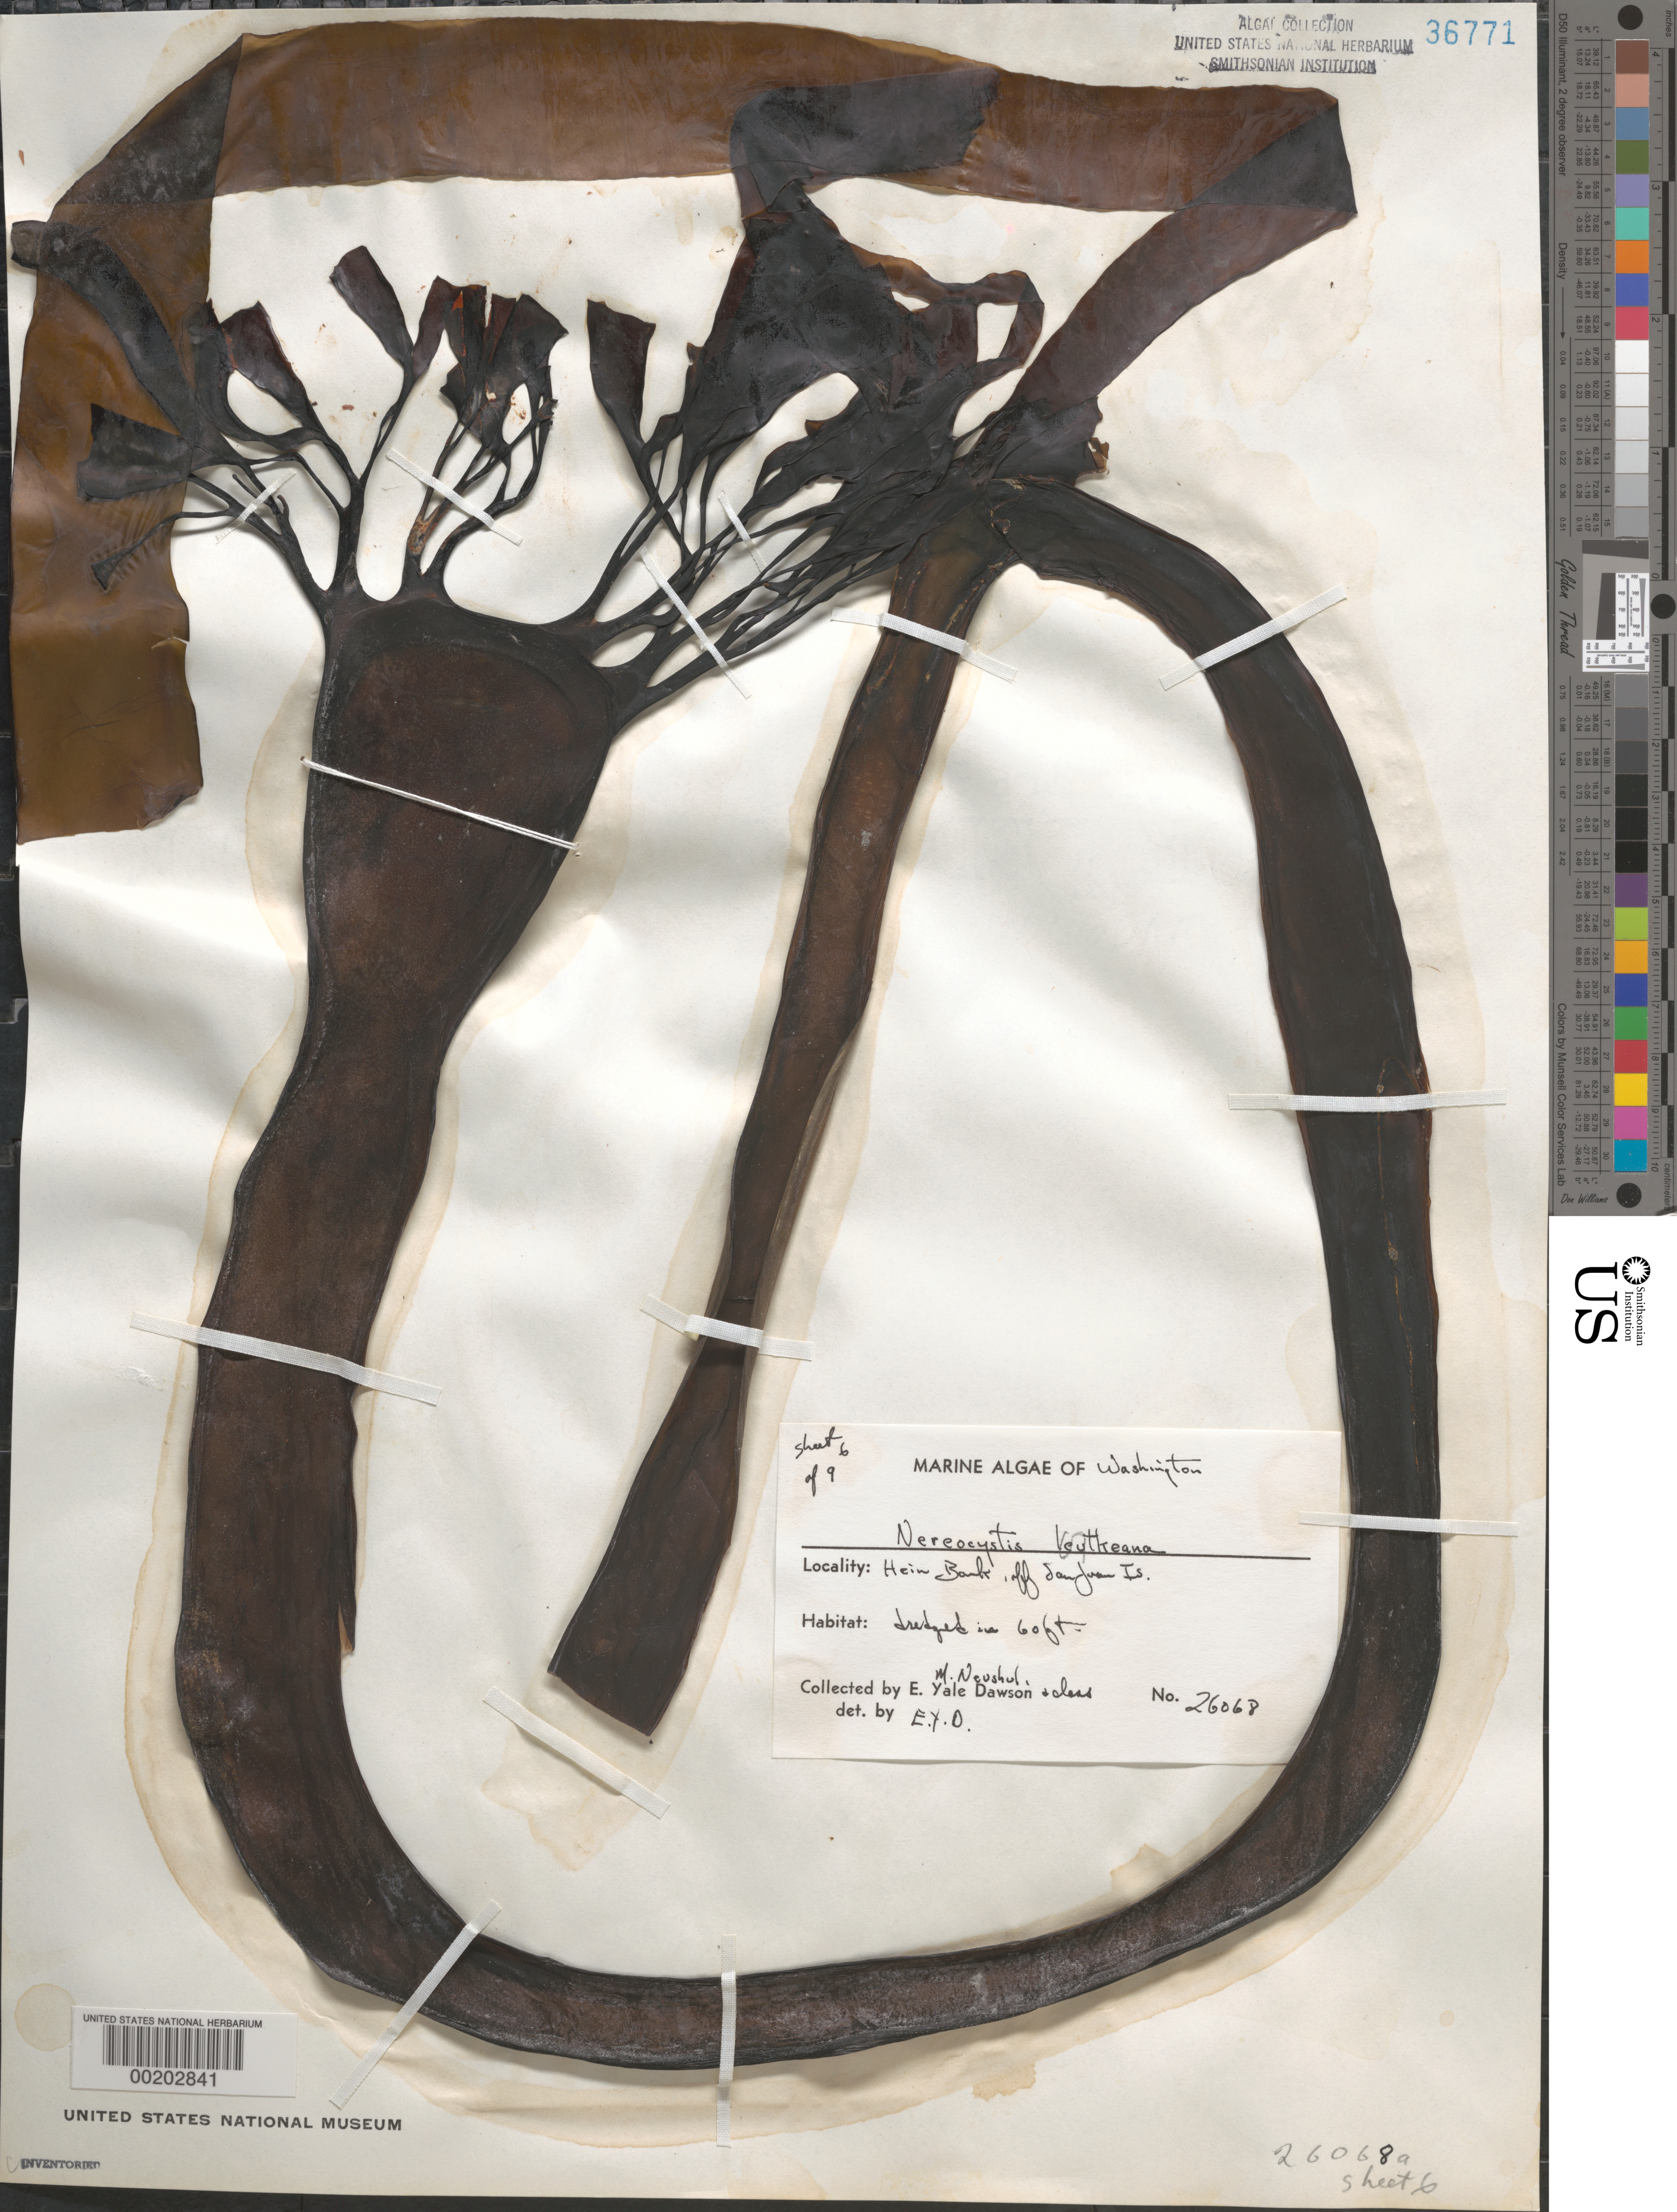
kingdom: Chromista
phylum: Ochrophyta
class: Phaeophyceae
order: Laminariales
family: Laminariaceae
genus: Nereocystis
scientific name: Nereocystis luetkeana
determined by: Dawson, E. Y.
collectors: E. Y. Dawson, M. Neushul & Algae Class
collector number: EYD 26068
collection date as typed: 12 Jul 1963 or 12 Jul 1964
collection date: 1963-07-12 or 1964-07-12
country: United States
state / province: Washington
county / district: San Juan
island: San Juan Island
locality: Hein Bank, off San Juan Island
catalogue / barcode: US 36771